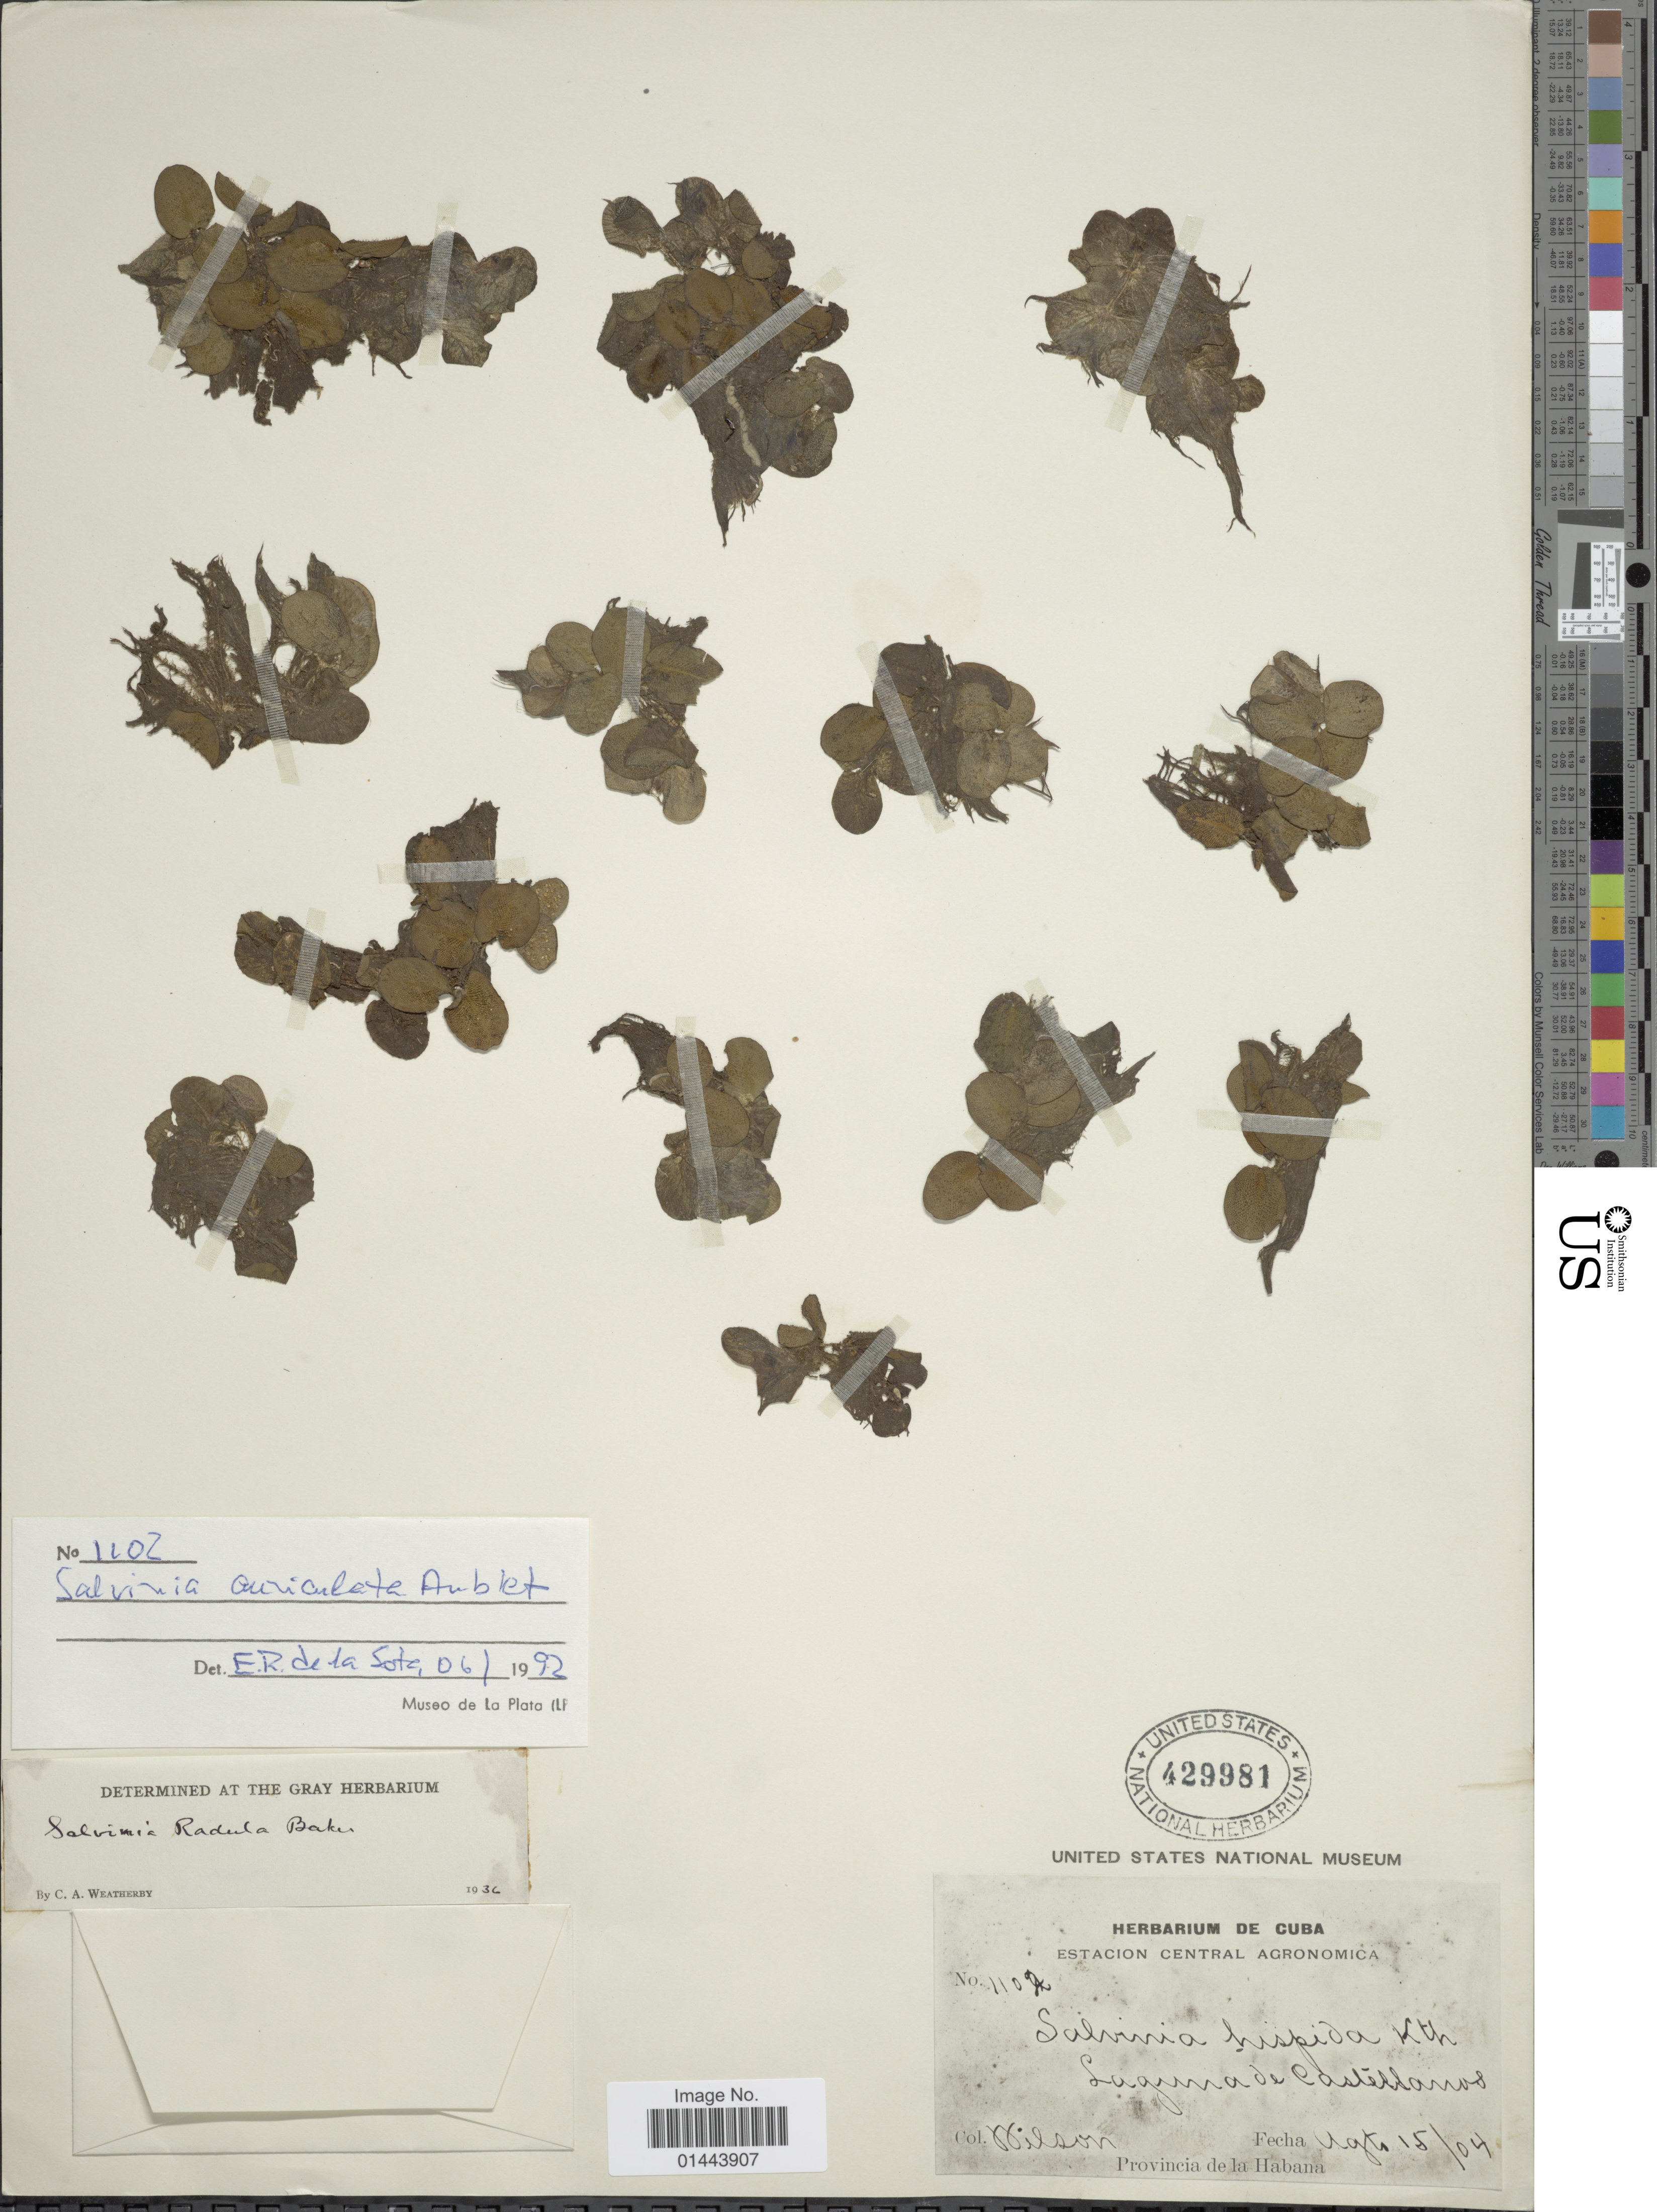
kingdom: Plantae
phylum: Tracheophyta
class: Polypodiopsida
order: Salviniales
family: Salviniaceae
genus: Salvinia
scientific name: Salvinia auriculata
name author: Aubl.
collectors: -- Wilson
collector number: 1102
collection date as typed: Transcribed d/m/y: 15/8/04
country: Cuba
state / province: La Habana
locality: Laguna de Castellanos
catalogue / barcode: US 429981